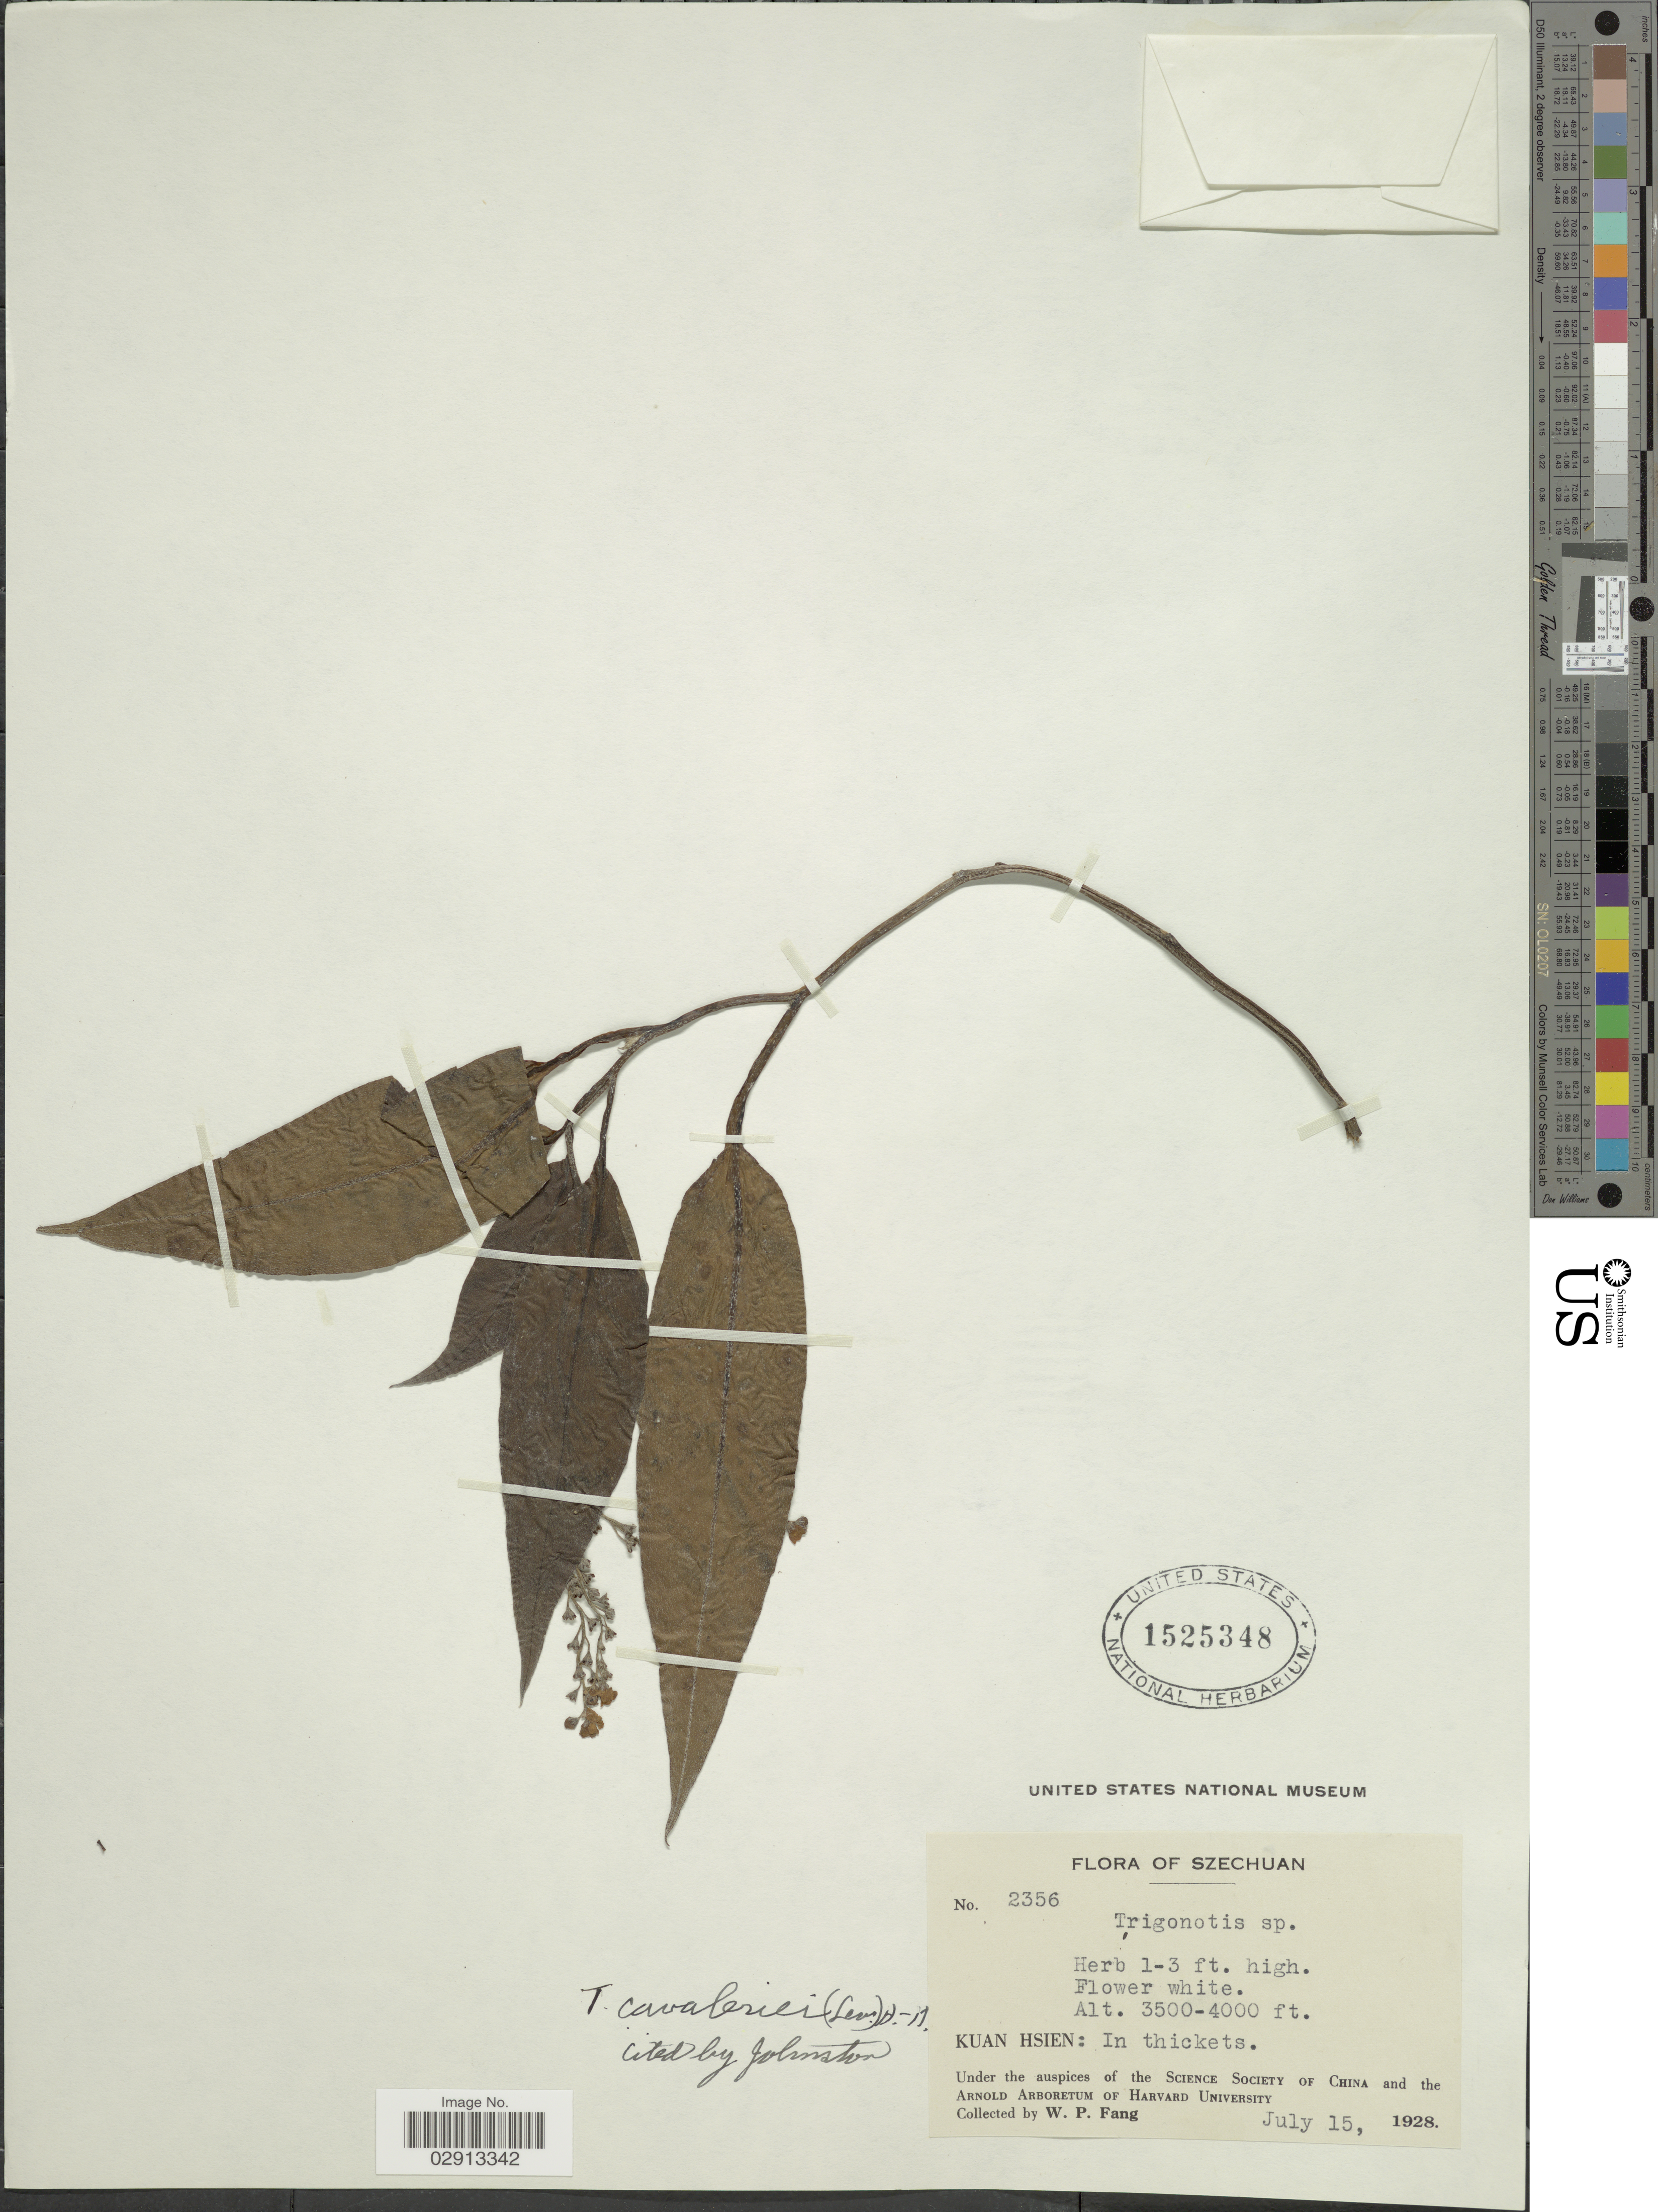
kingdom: Plantae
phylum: Tracheophyta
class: Magnoliopsida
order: Boraginales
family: Boraginaceae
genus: Trigonotis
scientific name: Trigonotis cavaleriei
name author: (H. Lév.) Hand.-Mazz.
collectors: W. P. Fang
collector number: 2356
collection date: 1928-07-15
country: China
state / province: Sichuan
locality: Szechuan. Kuan Hsien: In thickets.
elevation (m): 1067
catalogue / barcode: US 1525348